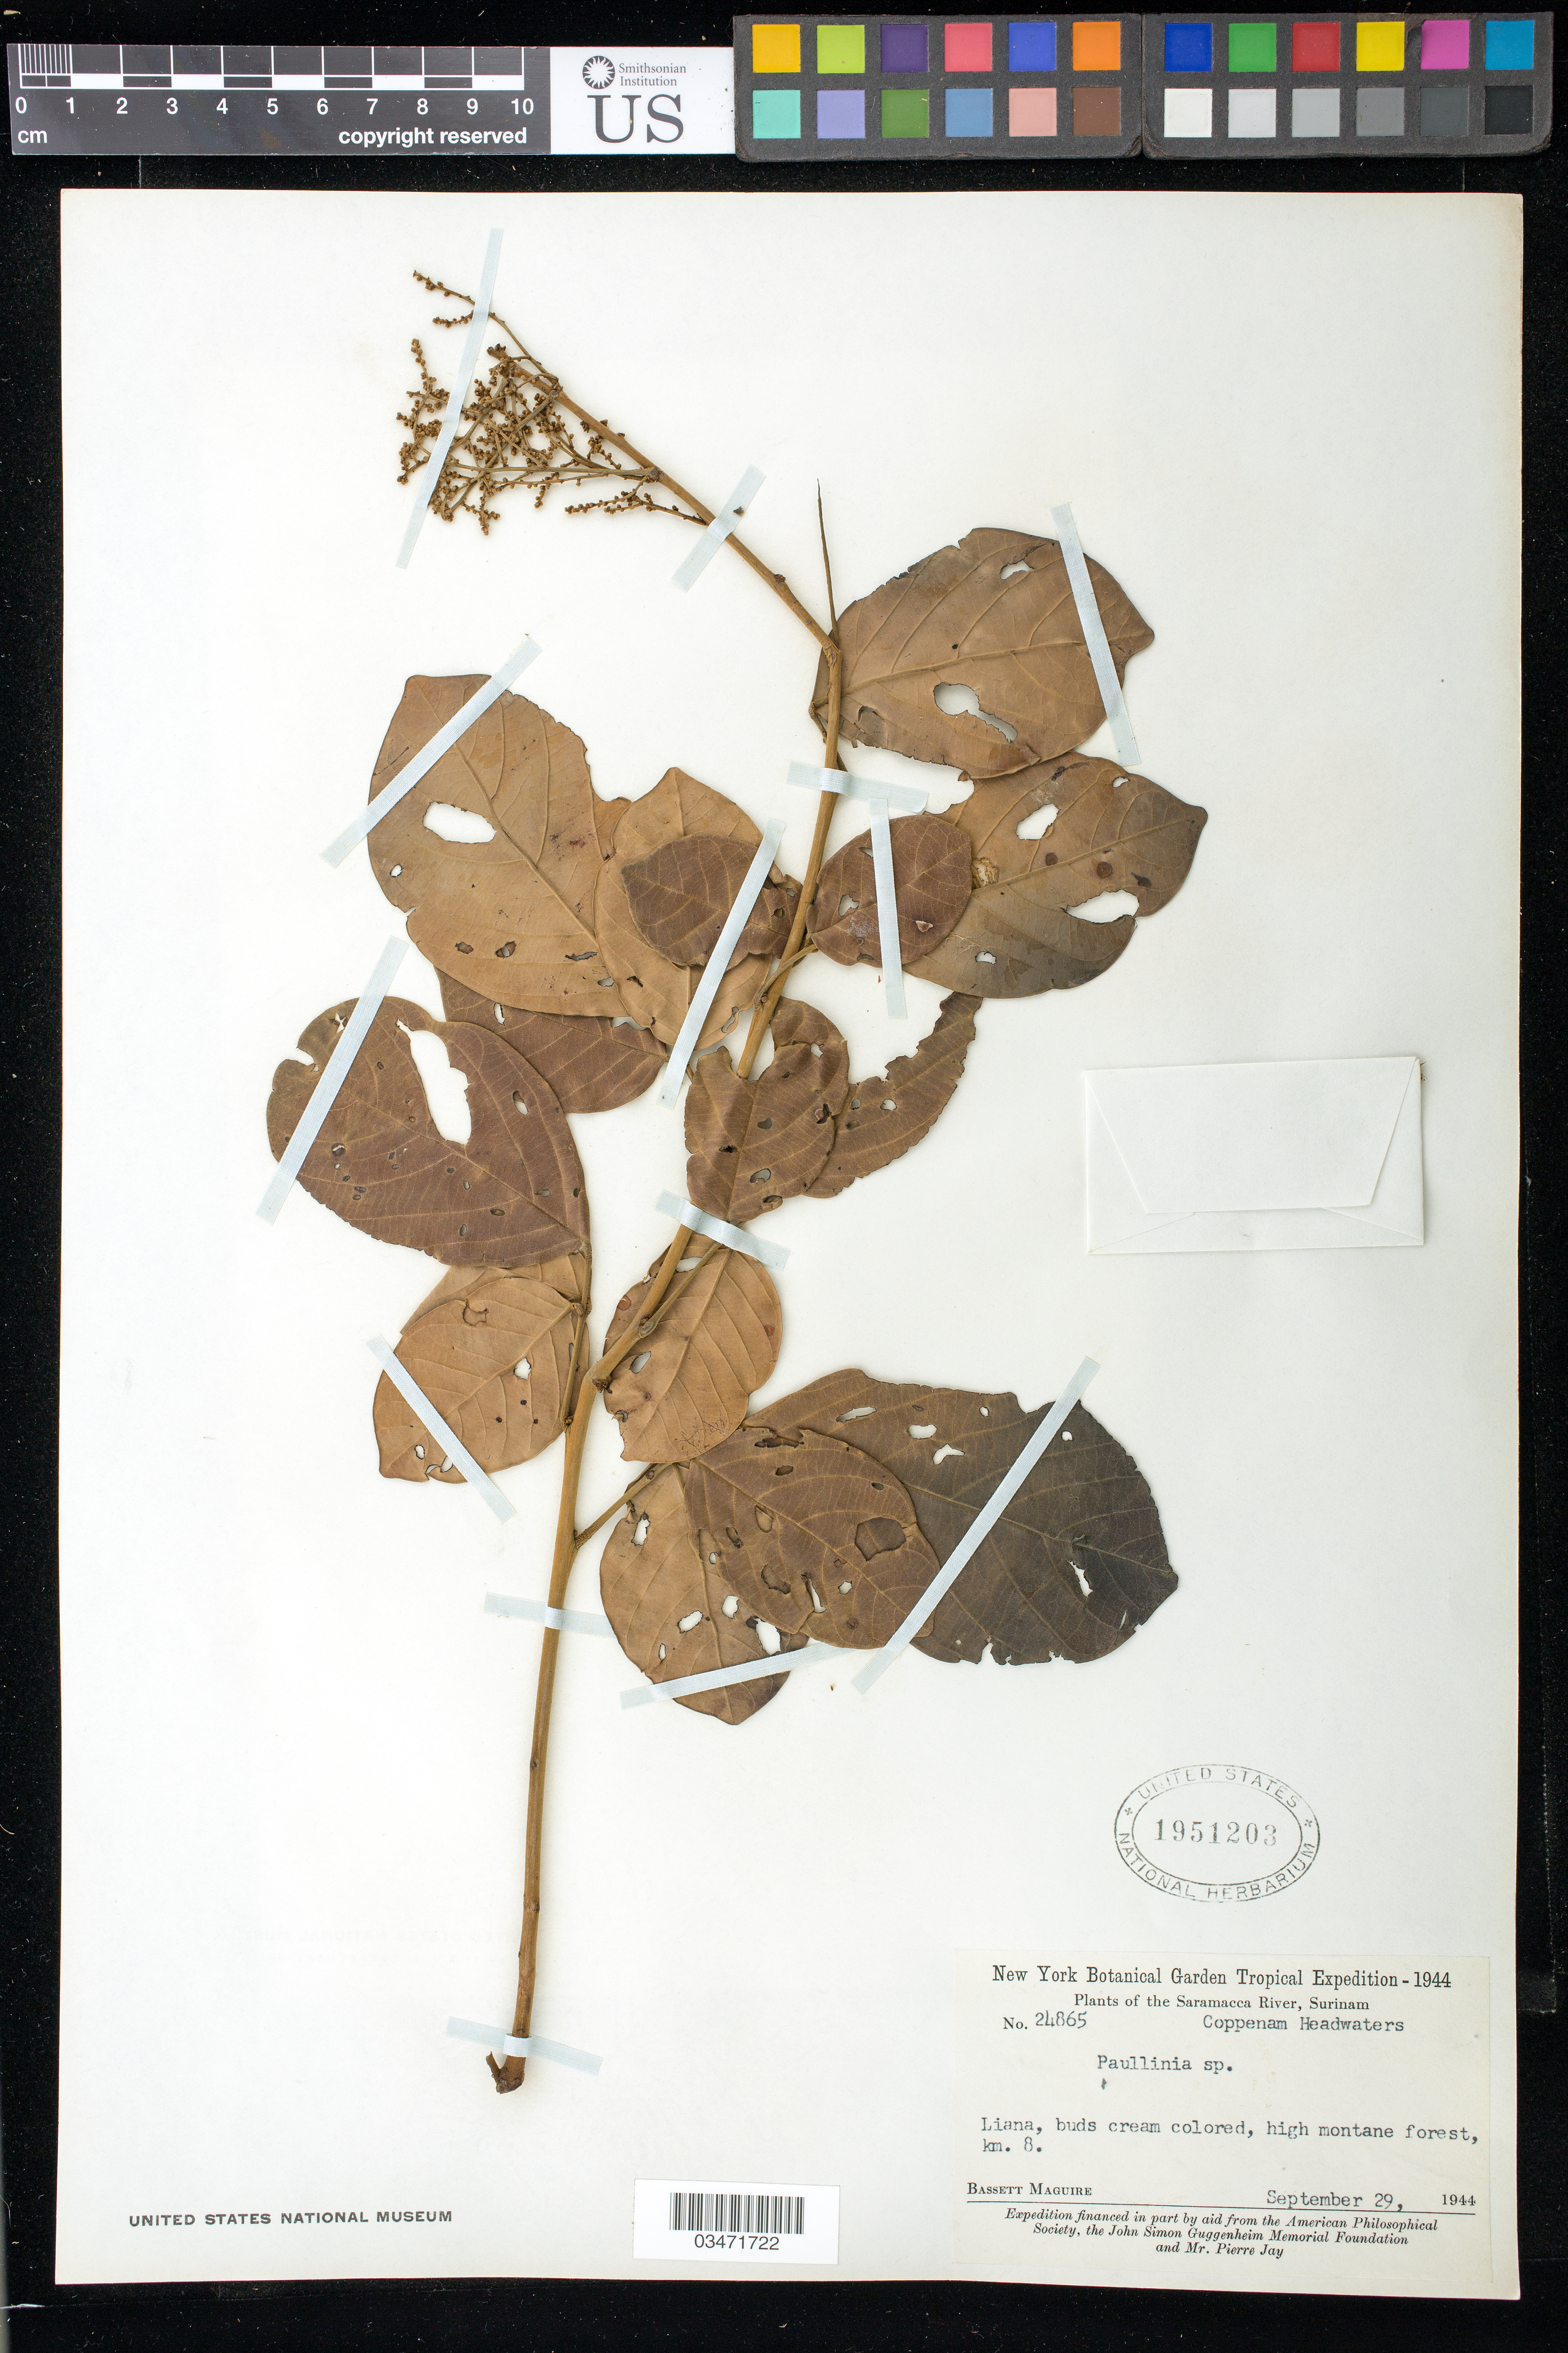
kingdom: Plantae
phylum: Tracheophyta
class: Magnoliopsida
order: Oxalidales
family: Connaraceae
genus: Connarus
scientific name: Connarus sp.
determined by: Acevedo-Rodríguez, P., (BOT), Smithsonian Institution - National Museum of Natural History (UNITED STATES)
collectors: B. Maguire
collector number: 24865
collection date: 1944-09-29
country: Suriname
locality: Saramacca River, Coppenam Headwaters, km 8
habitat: High montane forest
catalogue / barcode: US 1951203